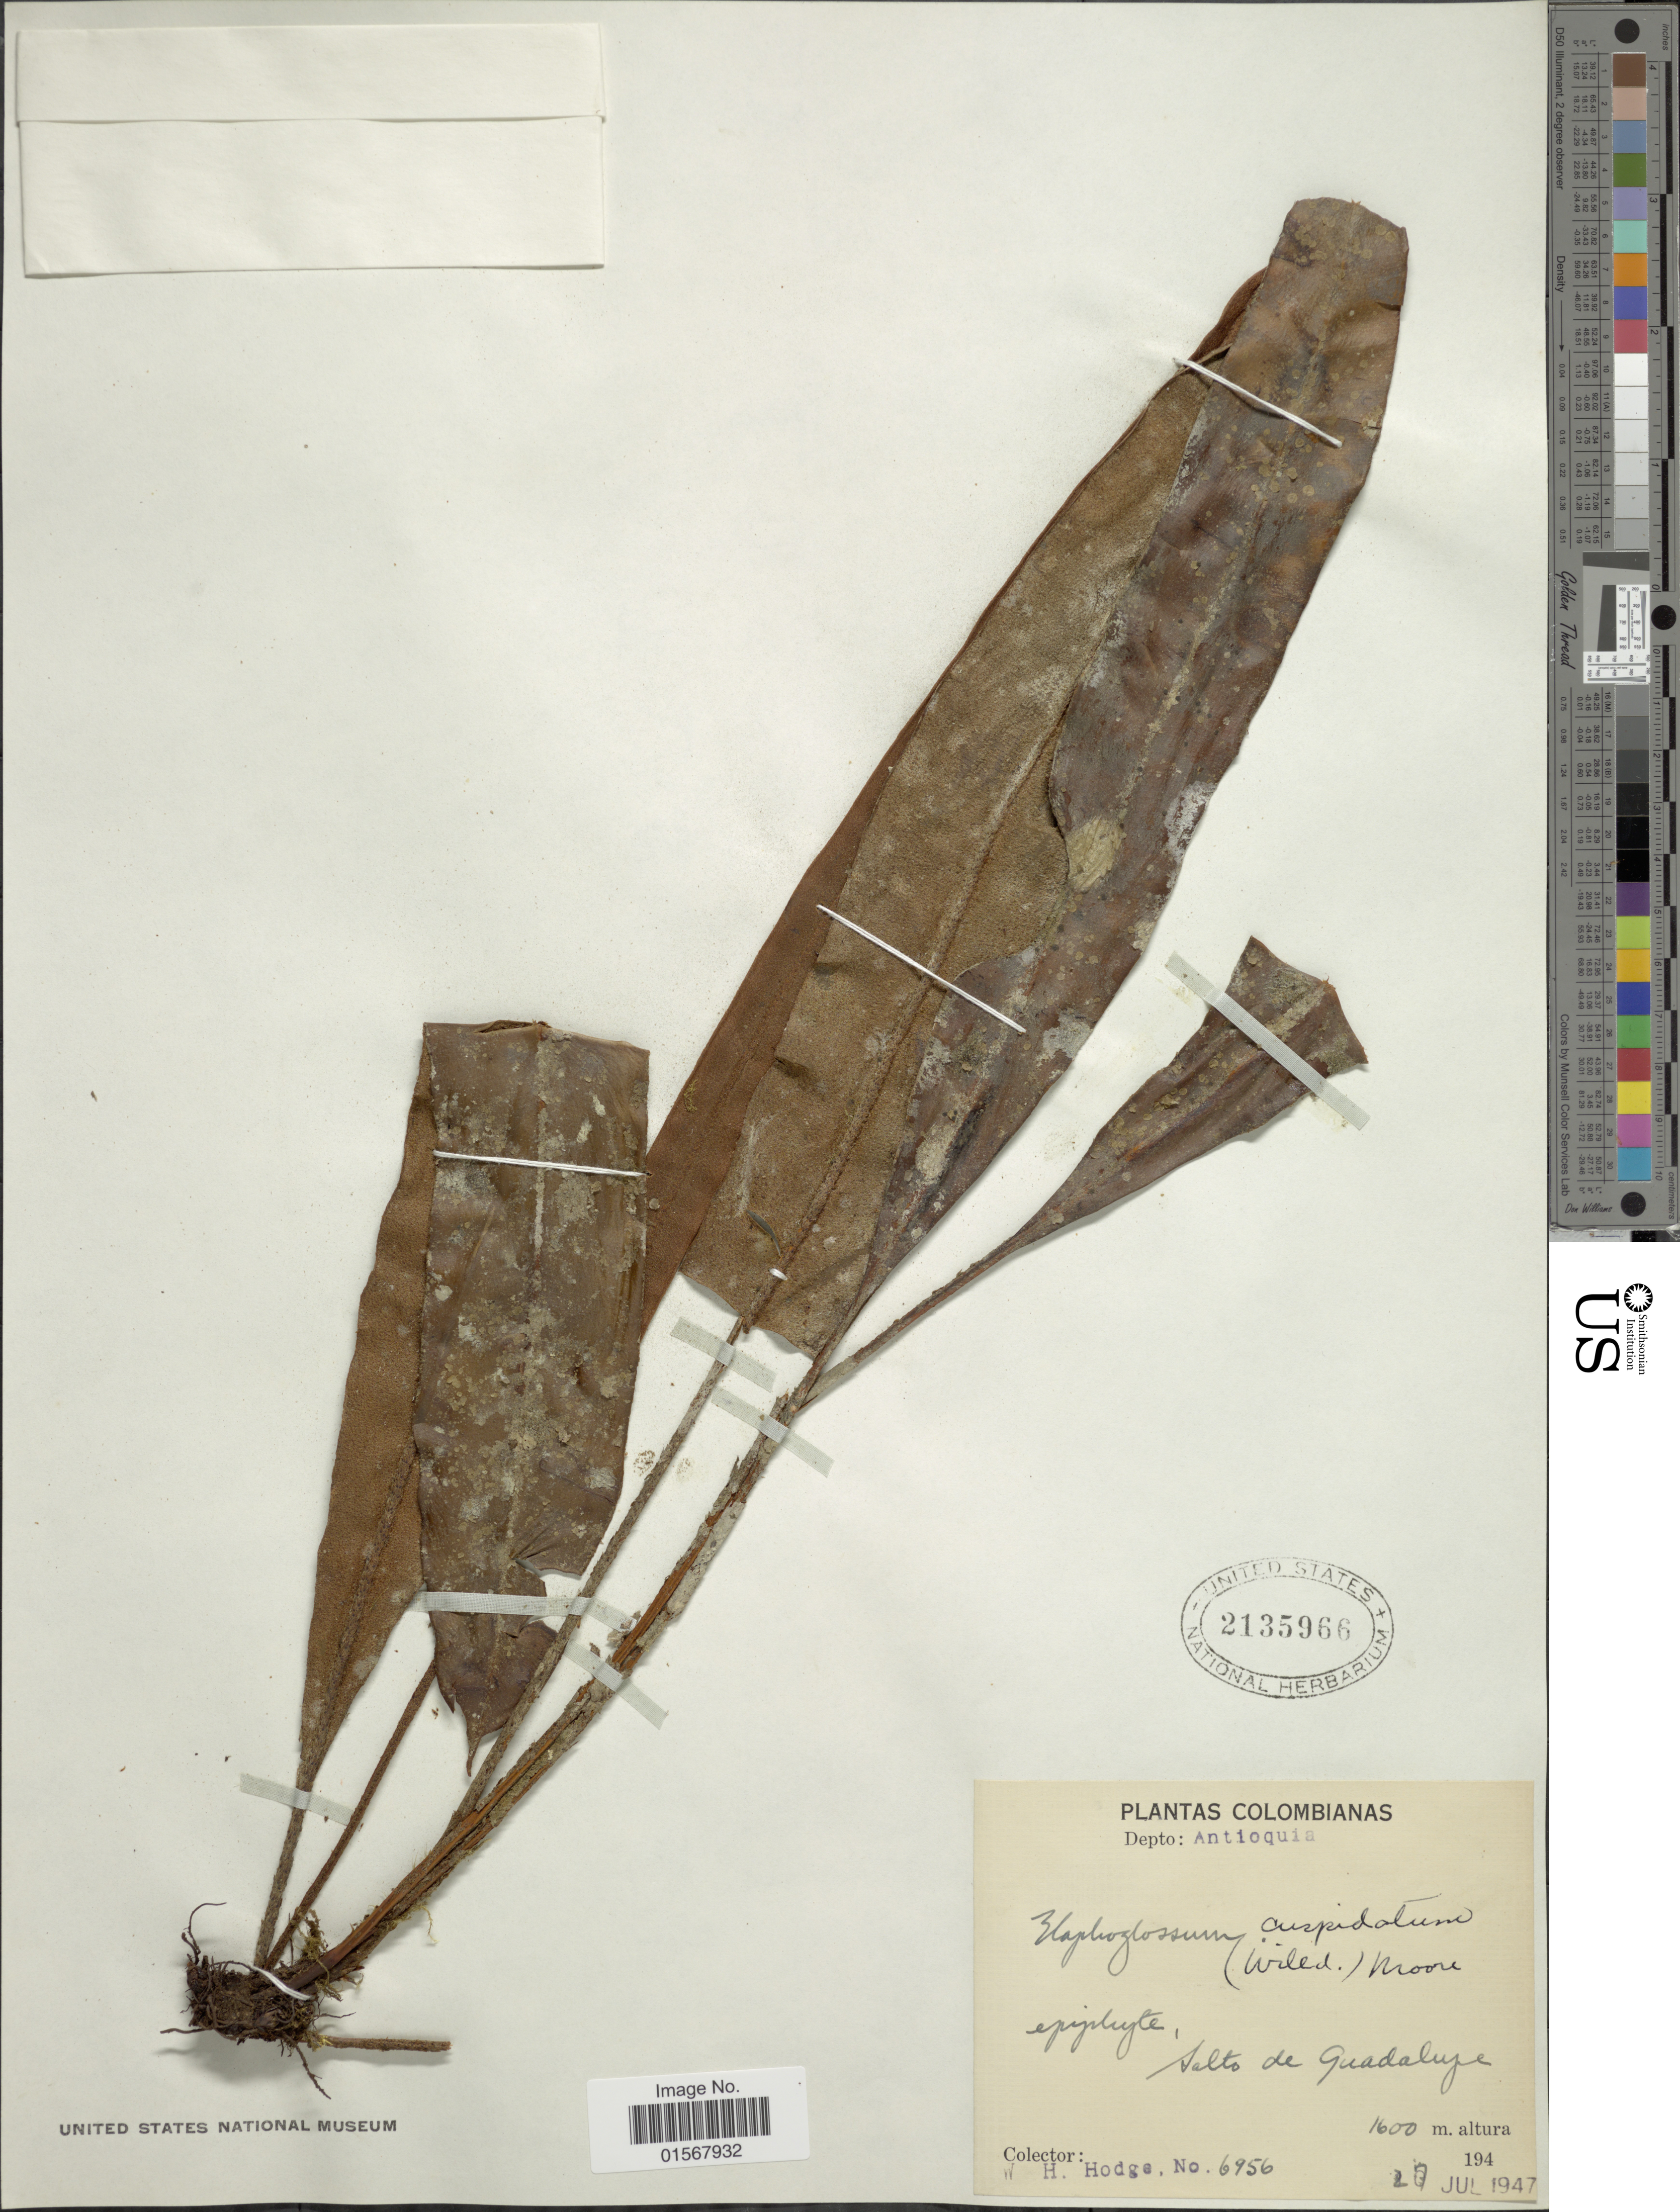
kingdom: Plantae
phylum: Tracheophyta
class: Polypodiopsida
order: Polypodiales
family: Dryopteridaceae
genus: Elaphoglossum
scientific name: Elaphoglossum orbignyanum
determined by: Vasco, A.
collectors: W. Hodge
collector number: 6953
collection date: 1947-07-27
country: Colombia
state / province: Antioquia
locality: Depto: Antioquia, Salto de Guadalupe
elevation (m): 1600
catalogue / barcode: US 2135966